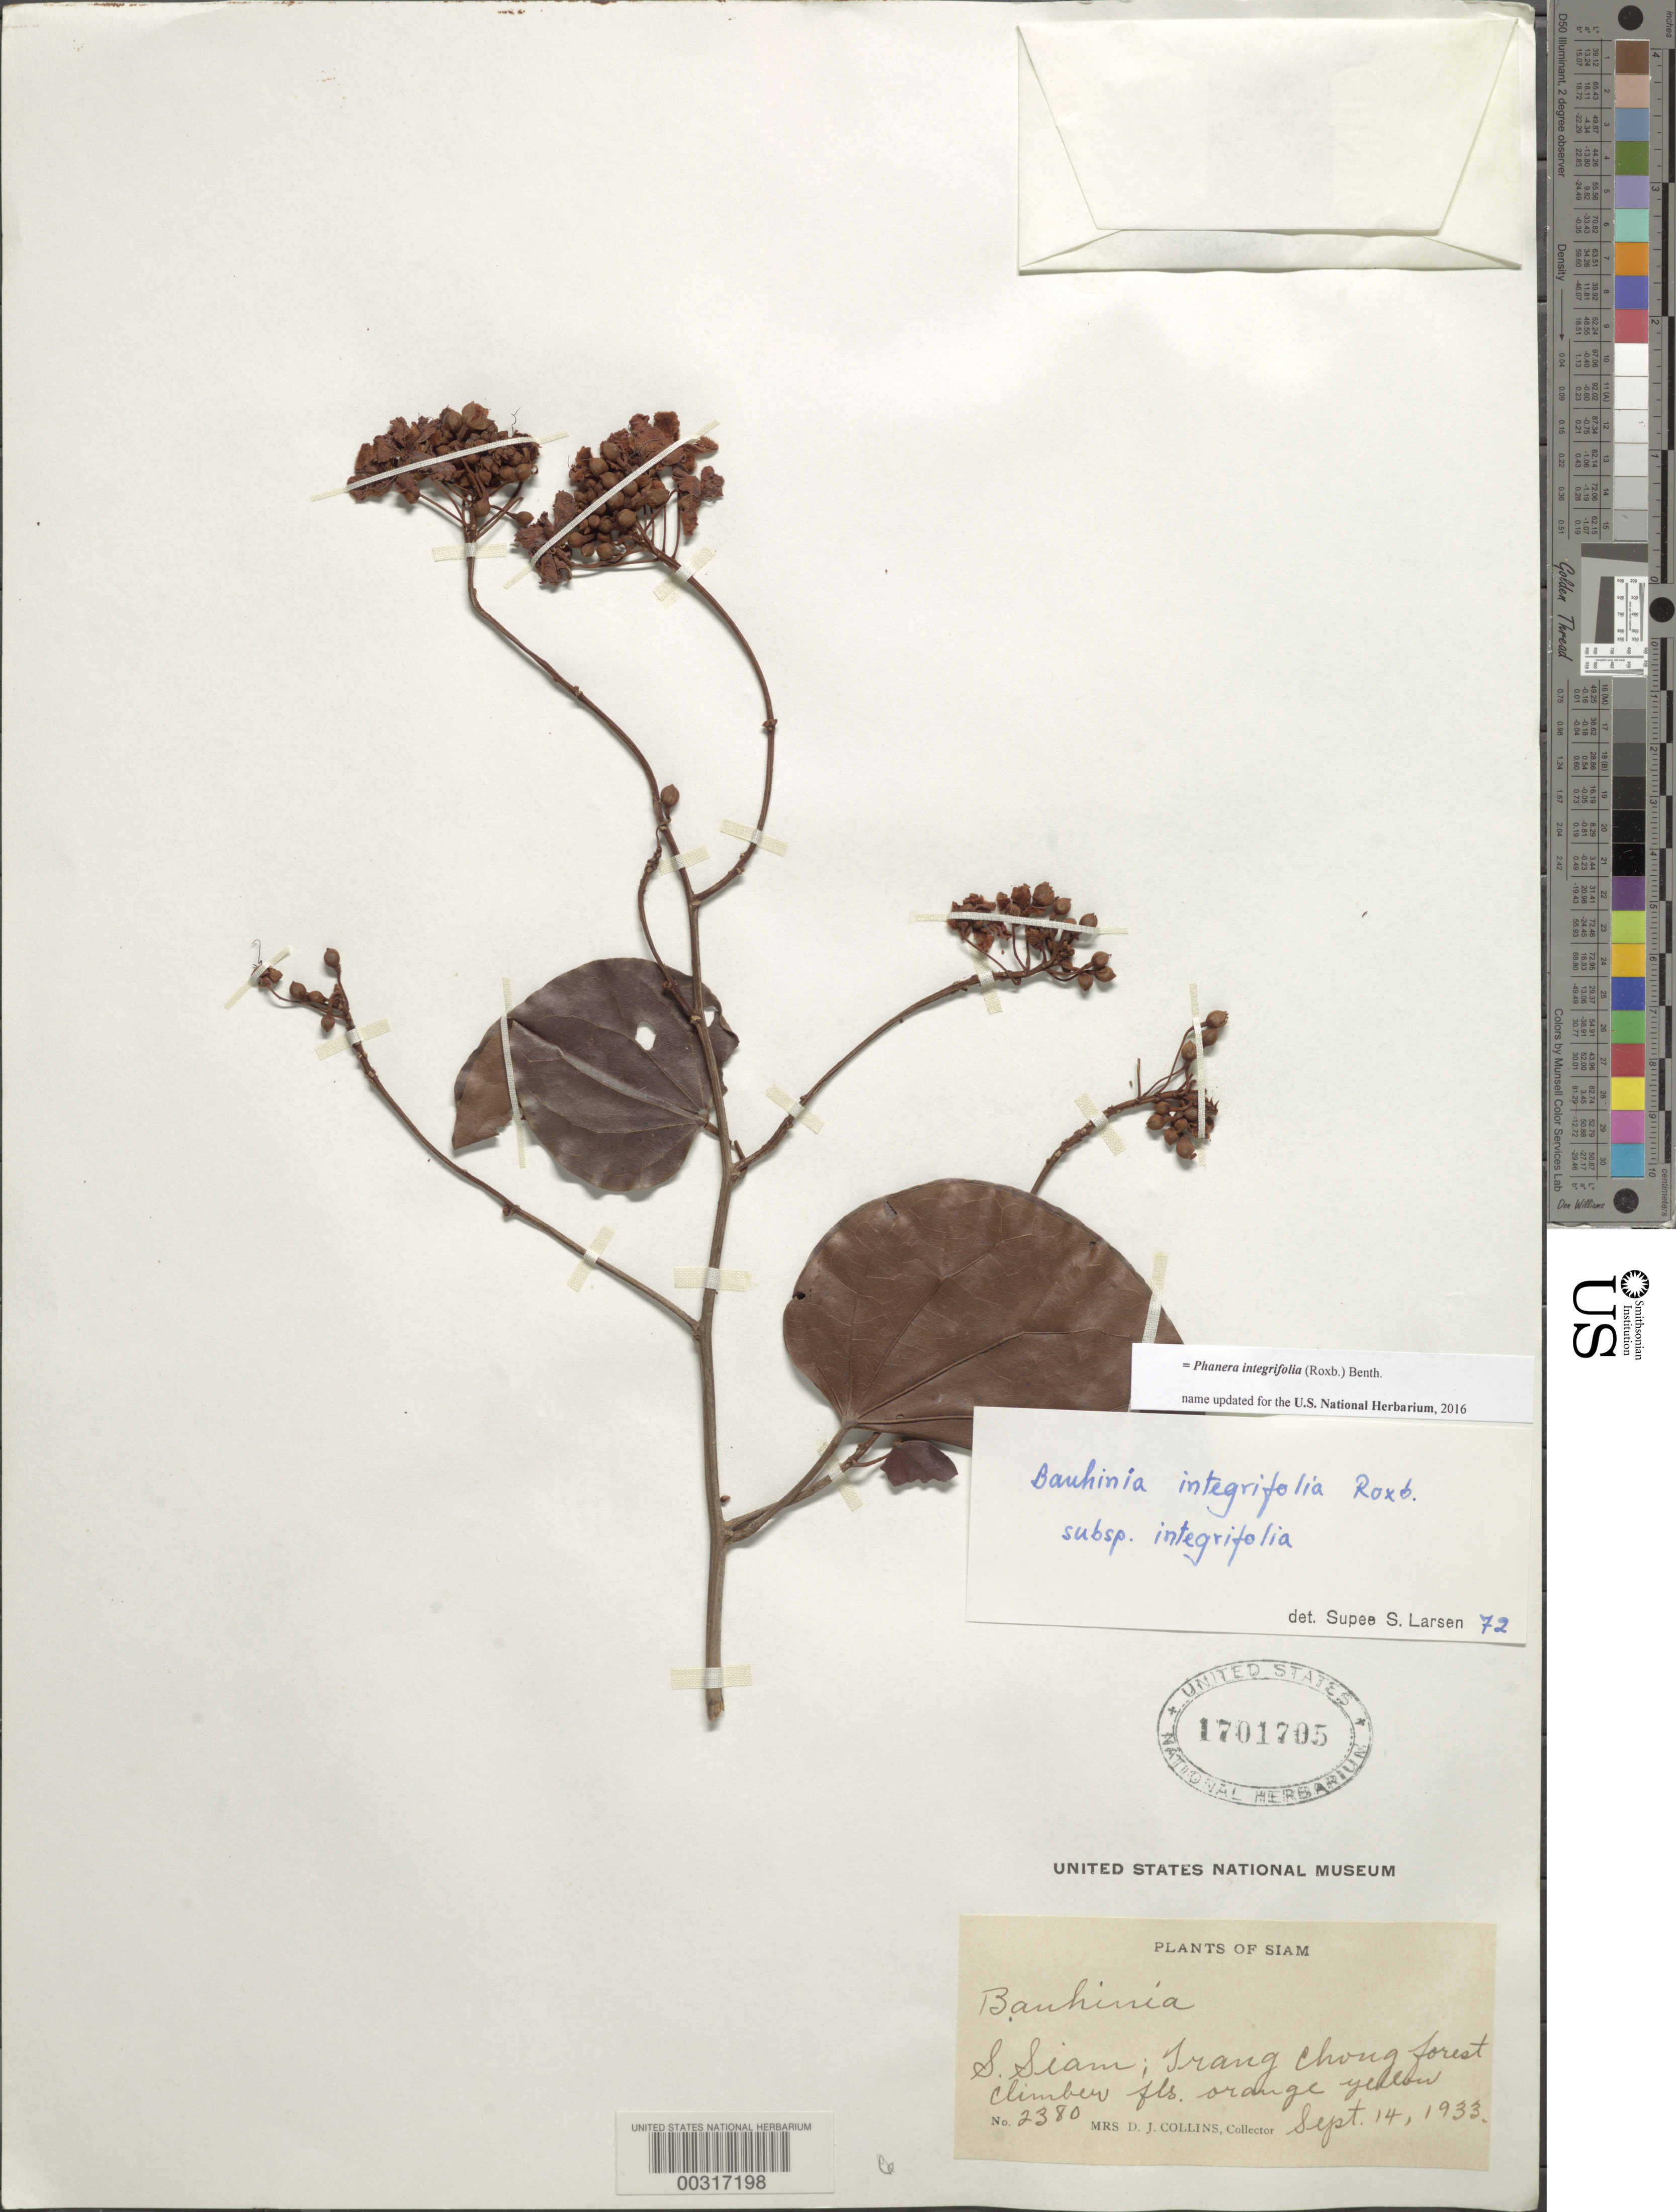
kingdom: Plantae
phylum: Tracheophyta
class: Magnoliopsida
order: Fabales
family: Fabaceae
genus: Phanera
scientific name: Phanera integrifolia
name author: (Roxb.) Benth.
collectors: Mrs. D. J. Collins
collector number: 2380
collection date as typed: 14 Sep 1933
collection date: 1933-09-14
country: Thailand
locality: Trang chong forest, s siam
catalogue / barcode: US 1701705